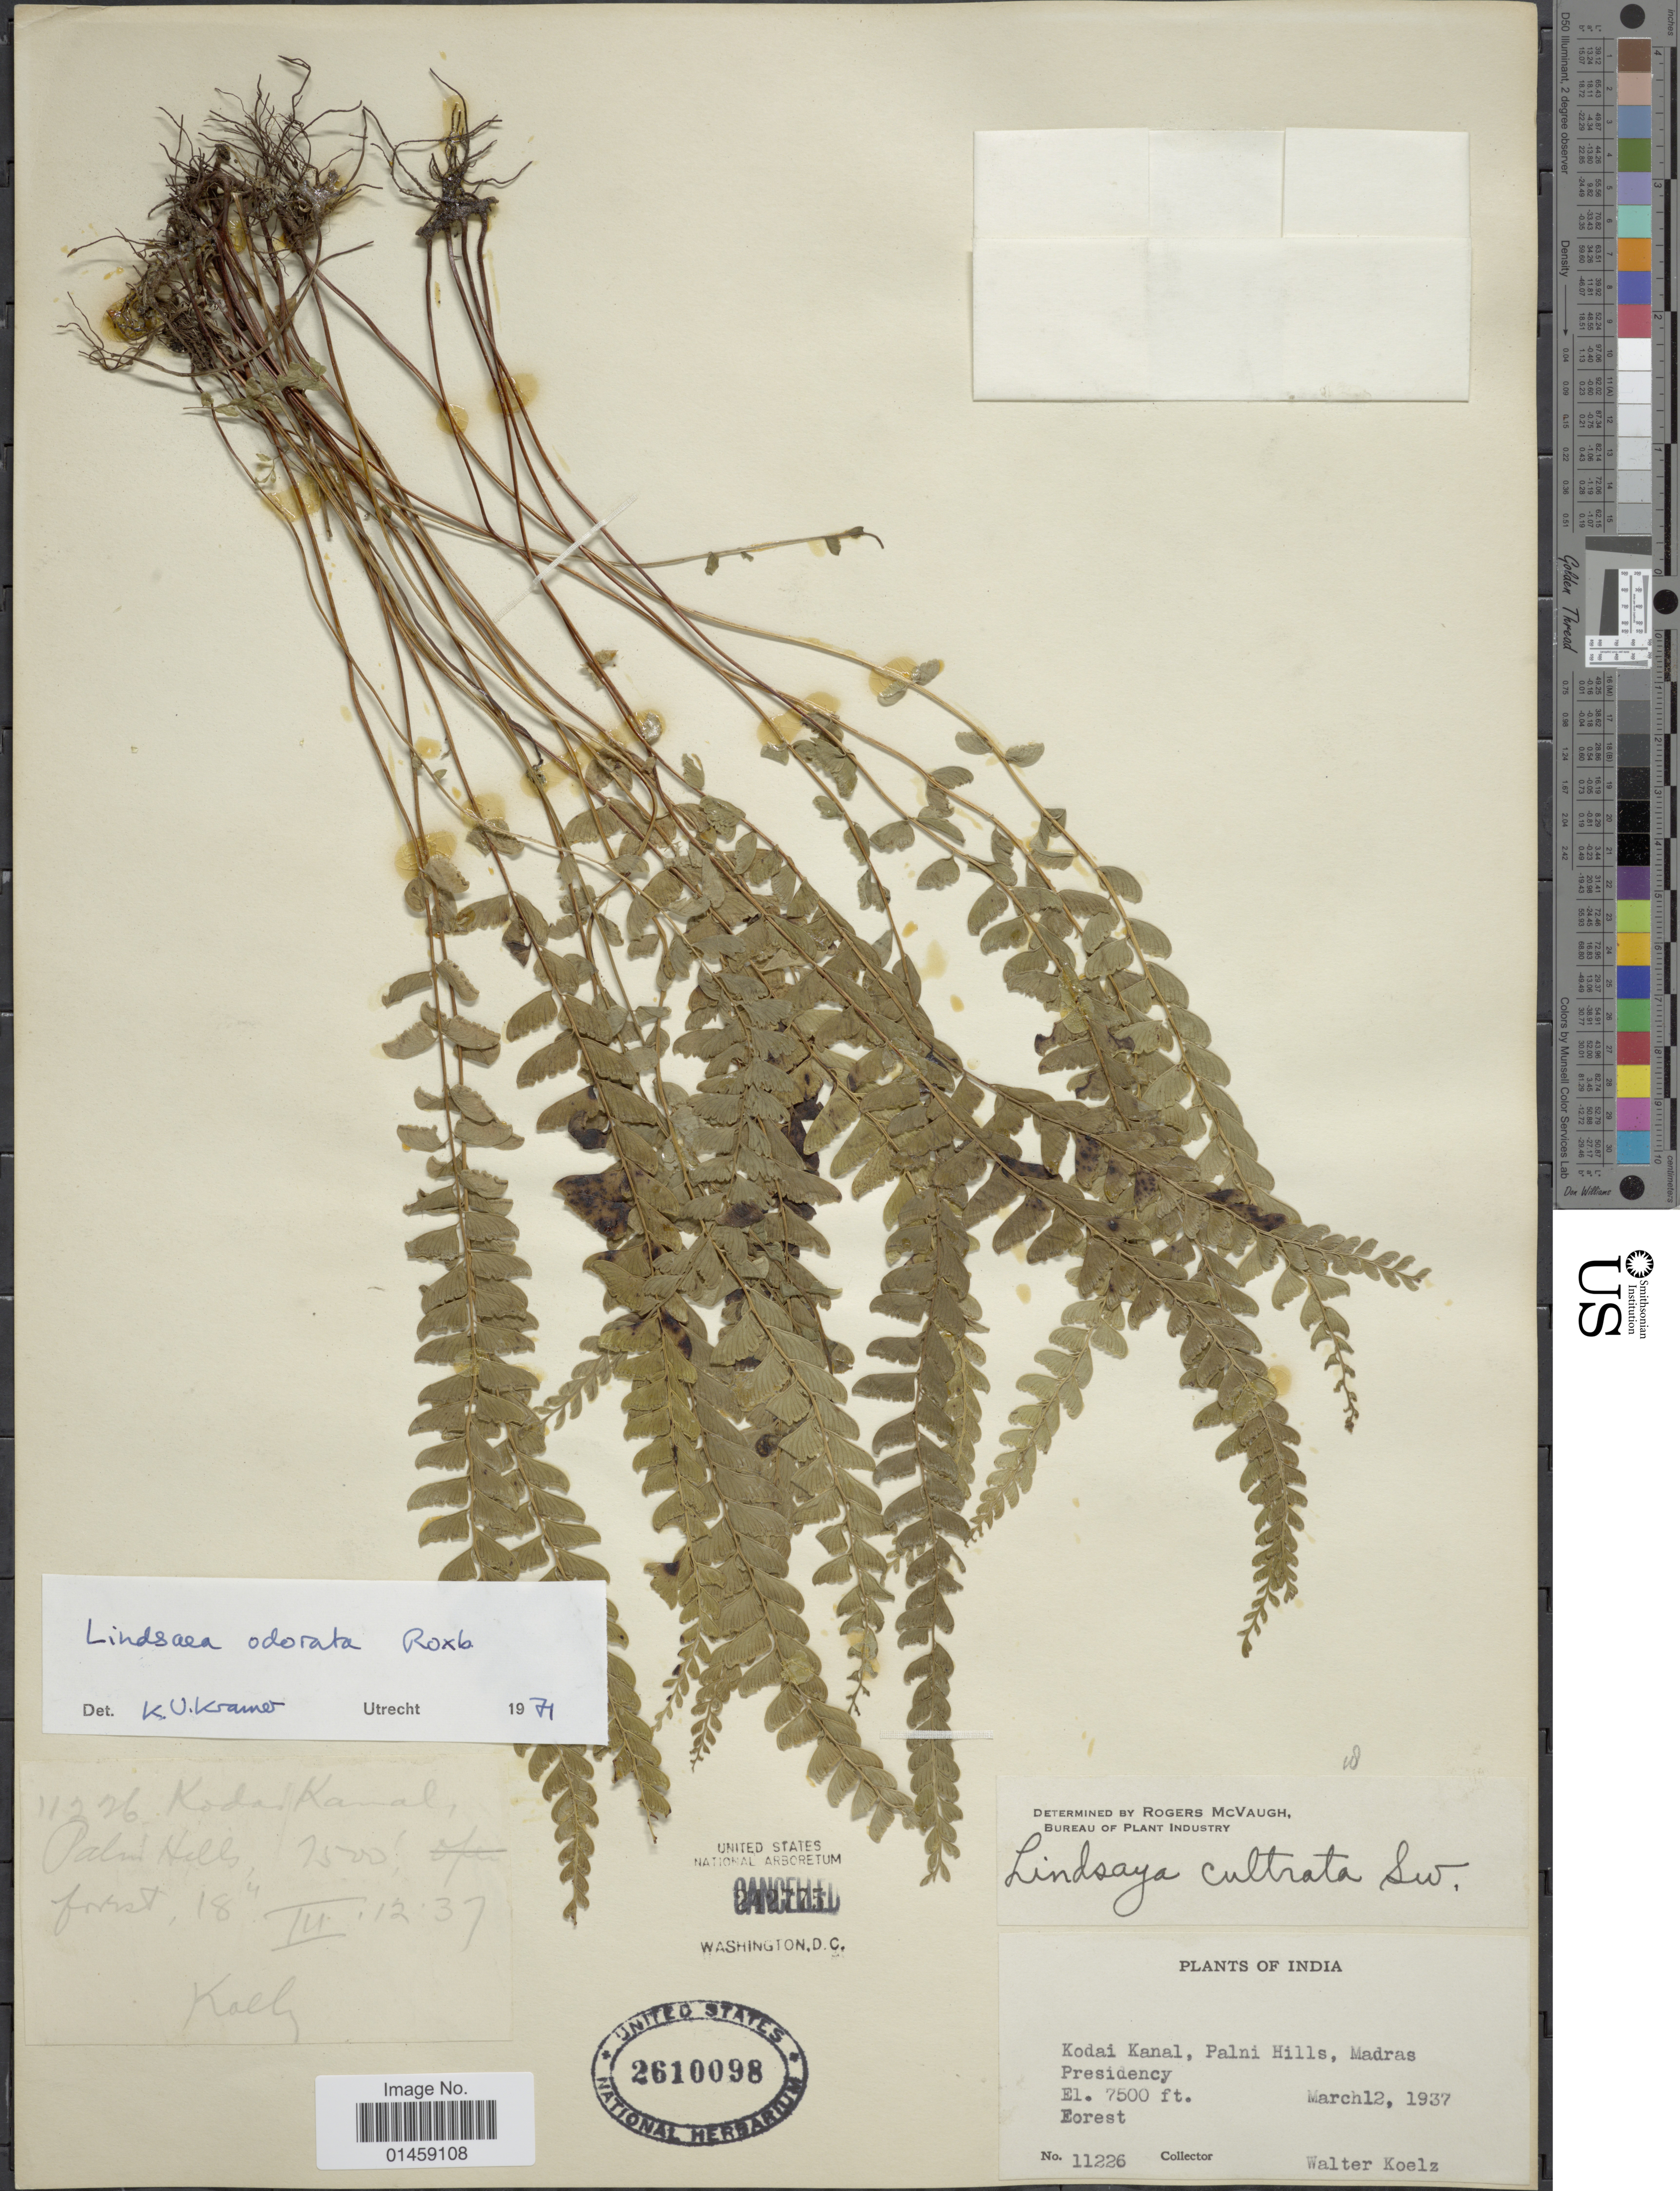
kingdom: Plantae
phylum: Tracheophyta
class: Polypodiopsida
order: Polypodiales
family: Lindsaeaceae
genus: Lindsaea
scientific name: Lindsaea odorata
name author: Roxb.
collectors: W. N. Koelz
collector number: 11226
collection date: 1937-03-12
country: India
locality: India, Kodai Kanal, Palni Hills, Madras Presidency.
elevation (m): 2286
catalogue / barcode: US 2610098